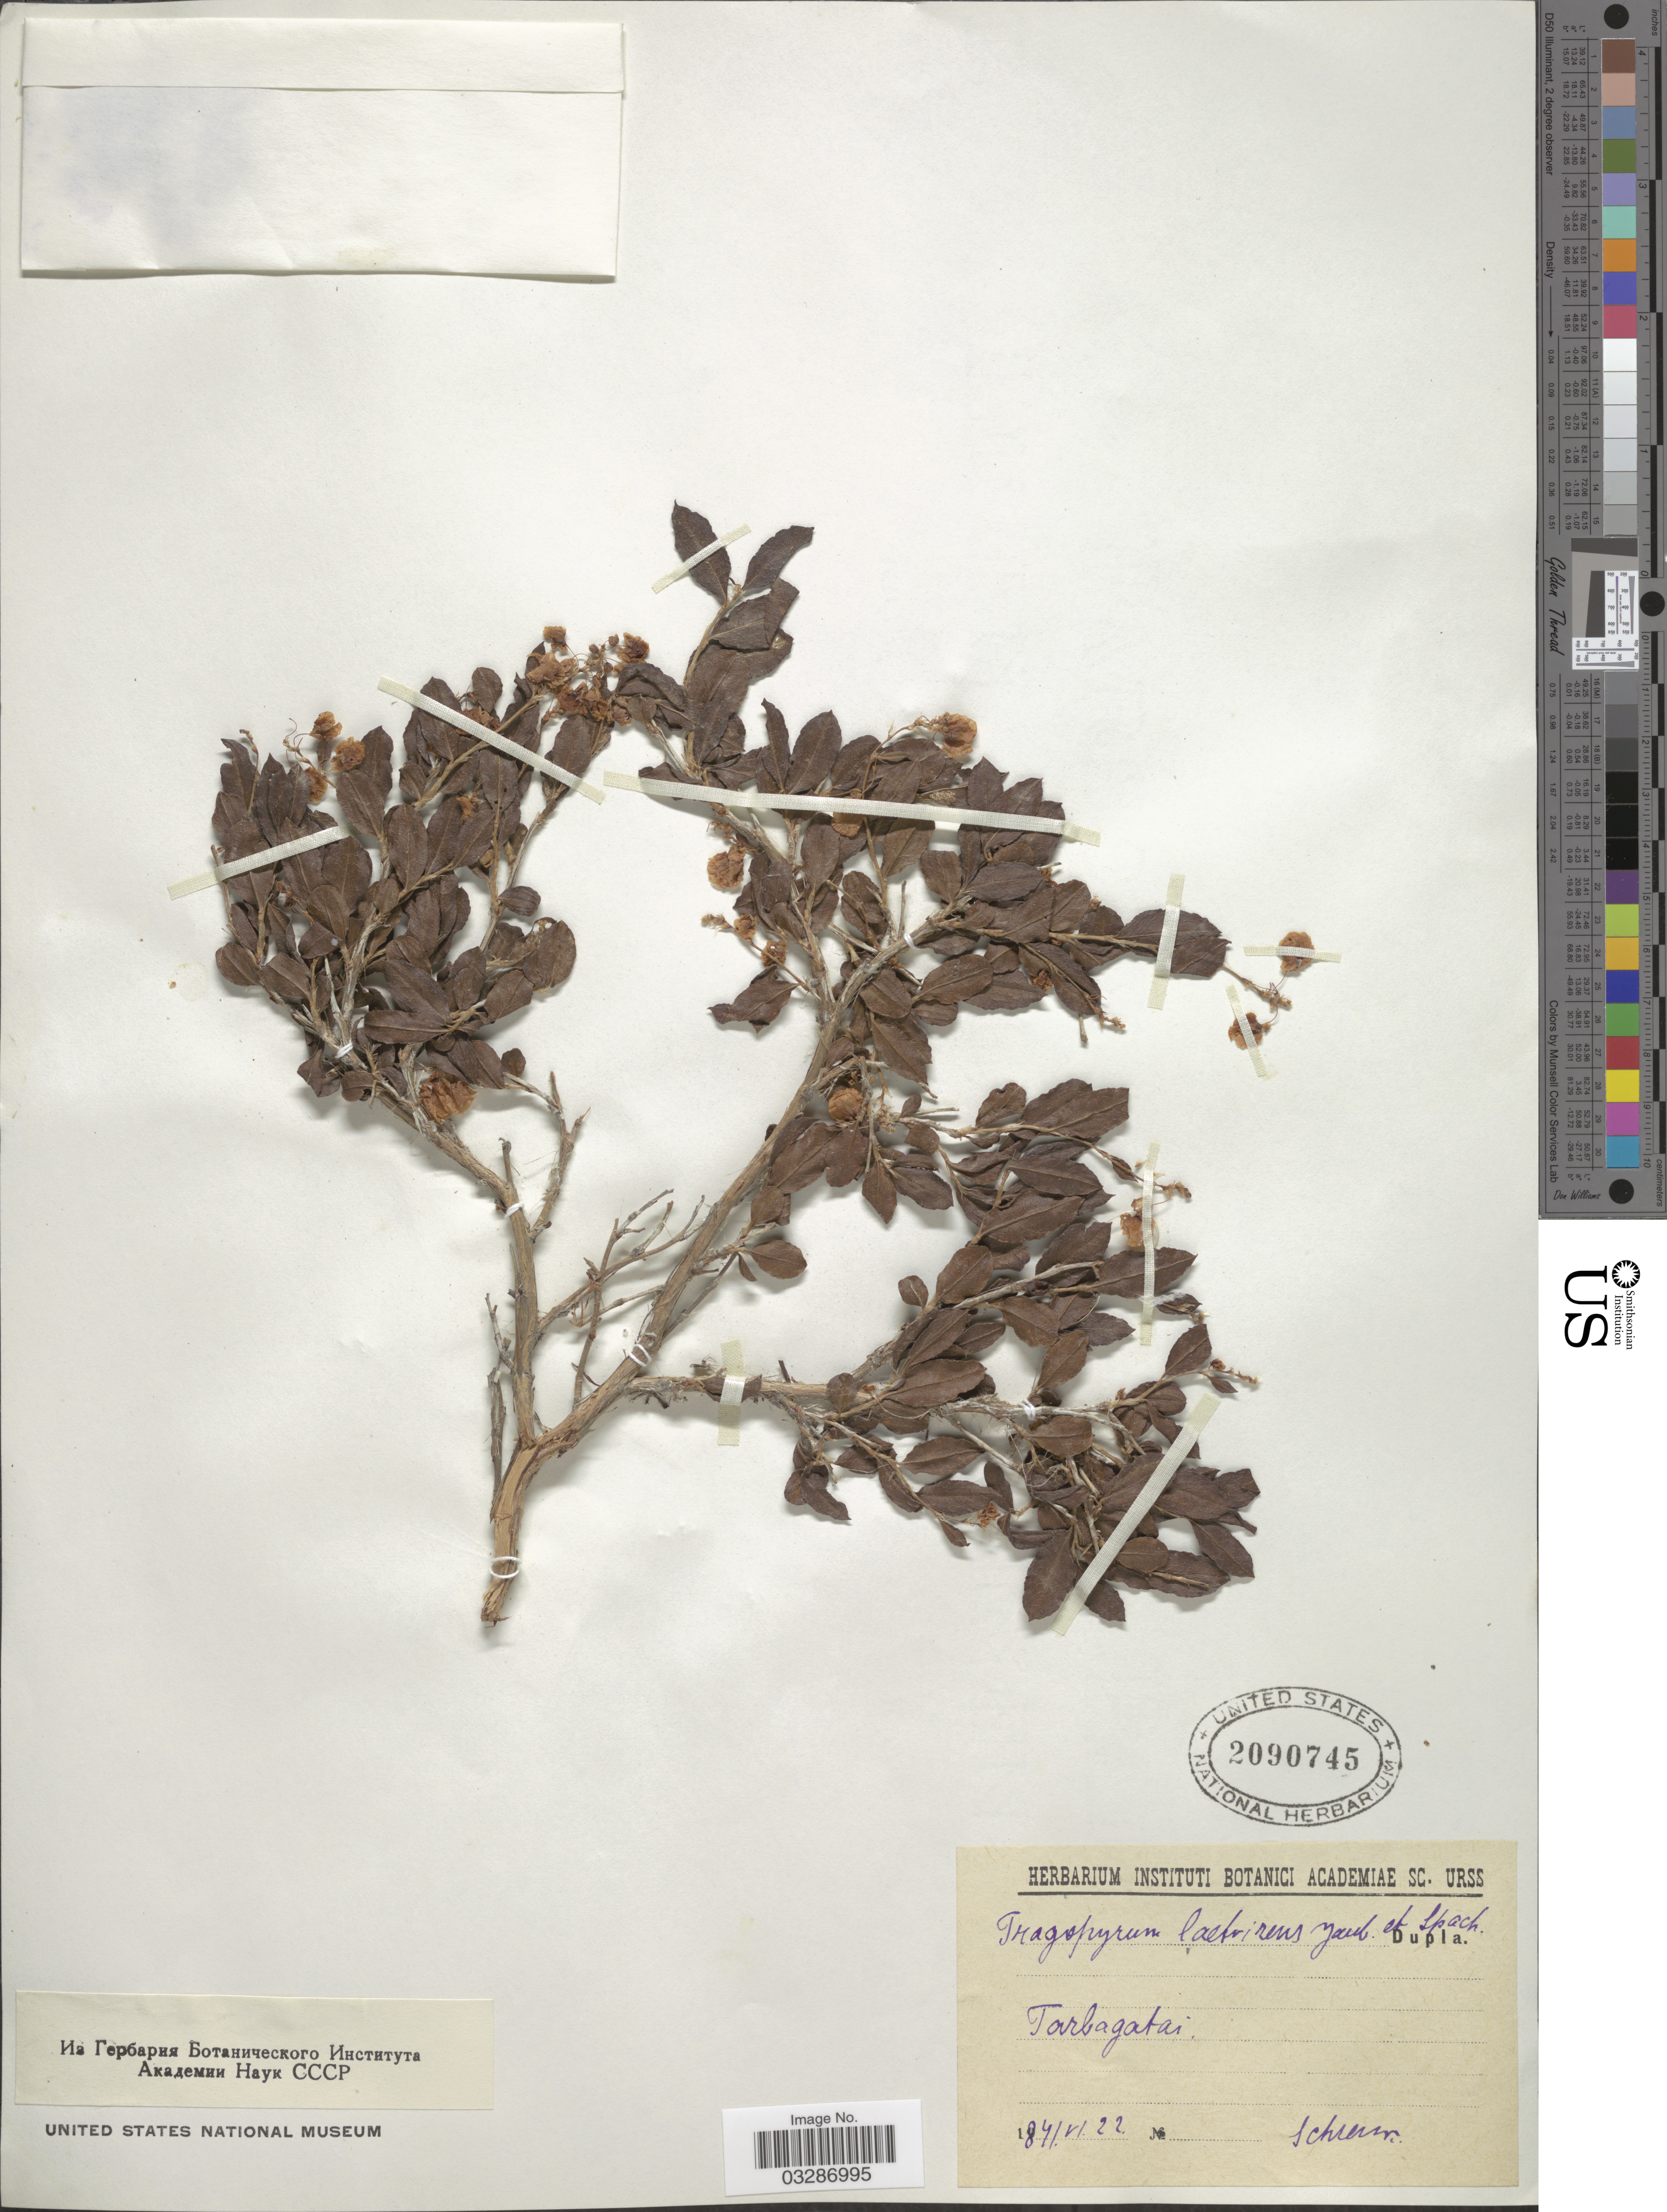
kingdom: Plantae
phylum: Tracheophyta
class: Magnoliopsida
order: Caryophyllales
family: Polygonaceae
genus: Atraphaxis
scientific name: Atraphaxis laetevirens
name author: (Ledeb.) Jaub. & Spach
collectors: A.G. Schrenk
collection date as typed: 184/V/22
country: Kazakhstan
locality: Tarbagatai.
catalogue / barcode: US 2090745